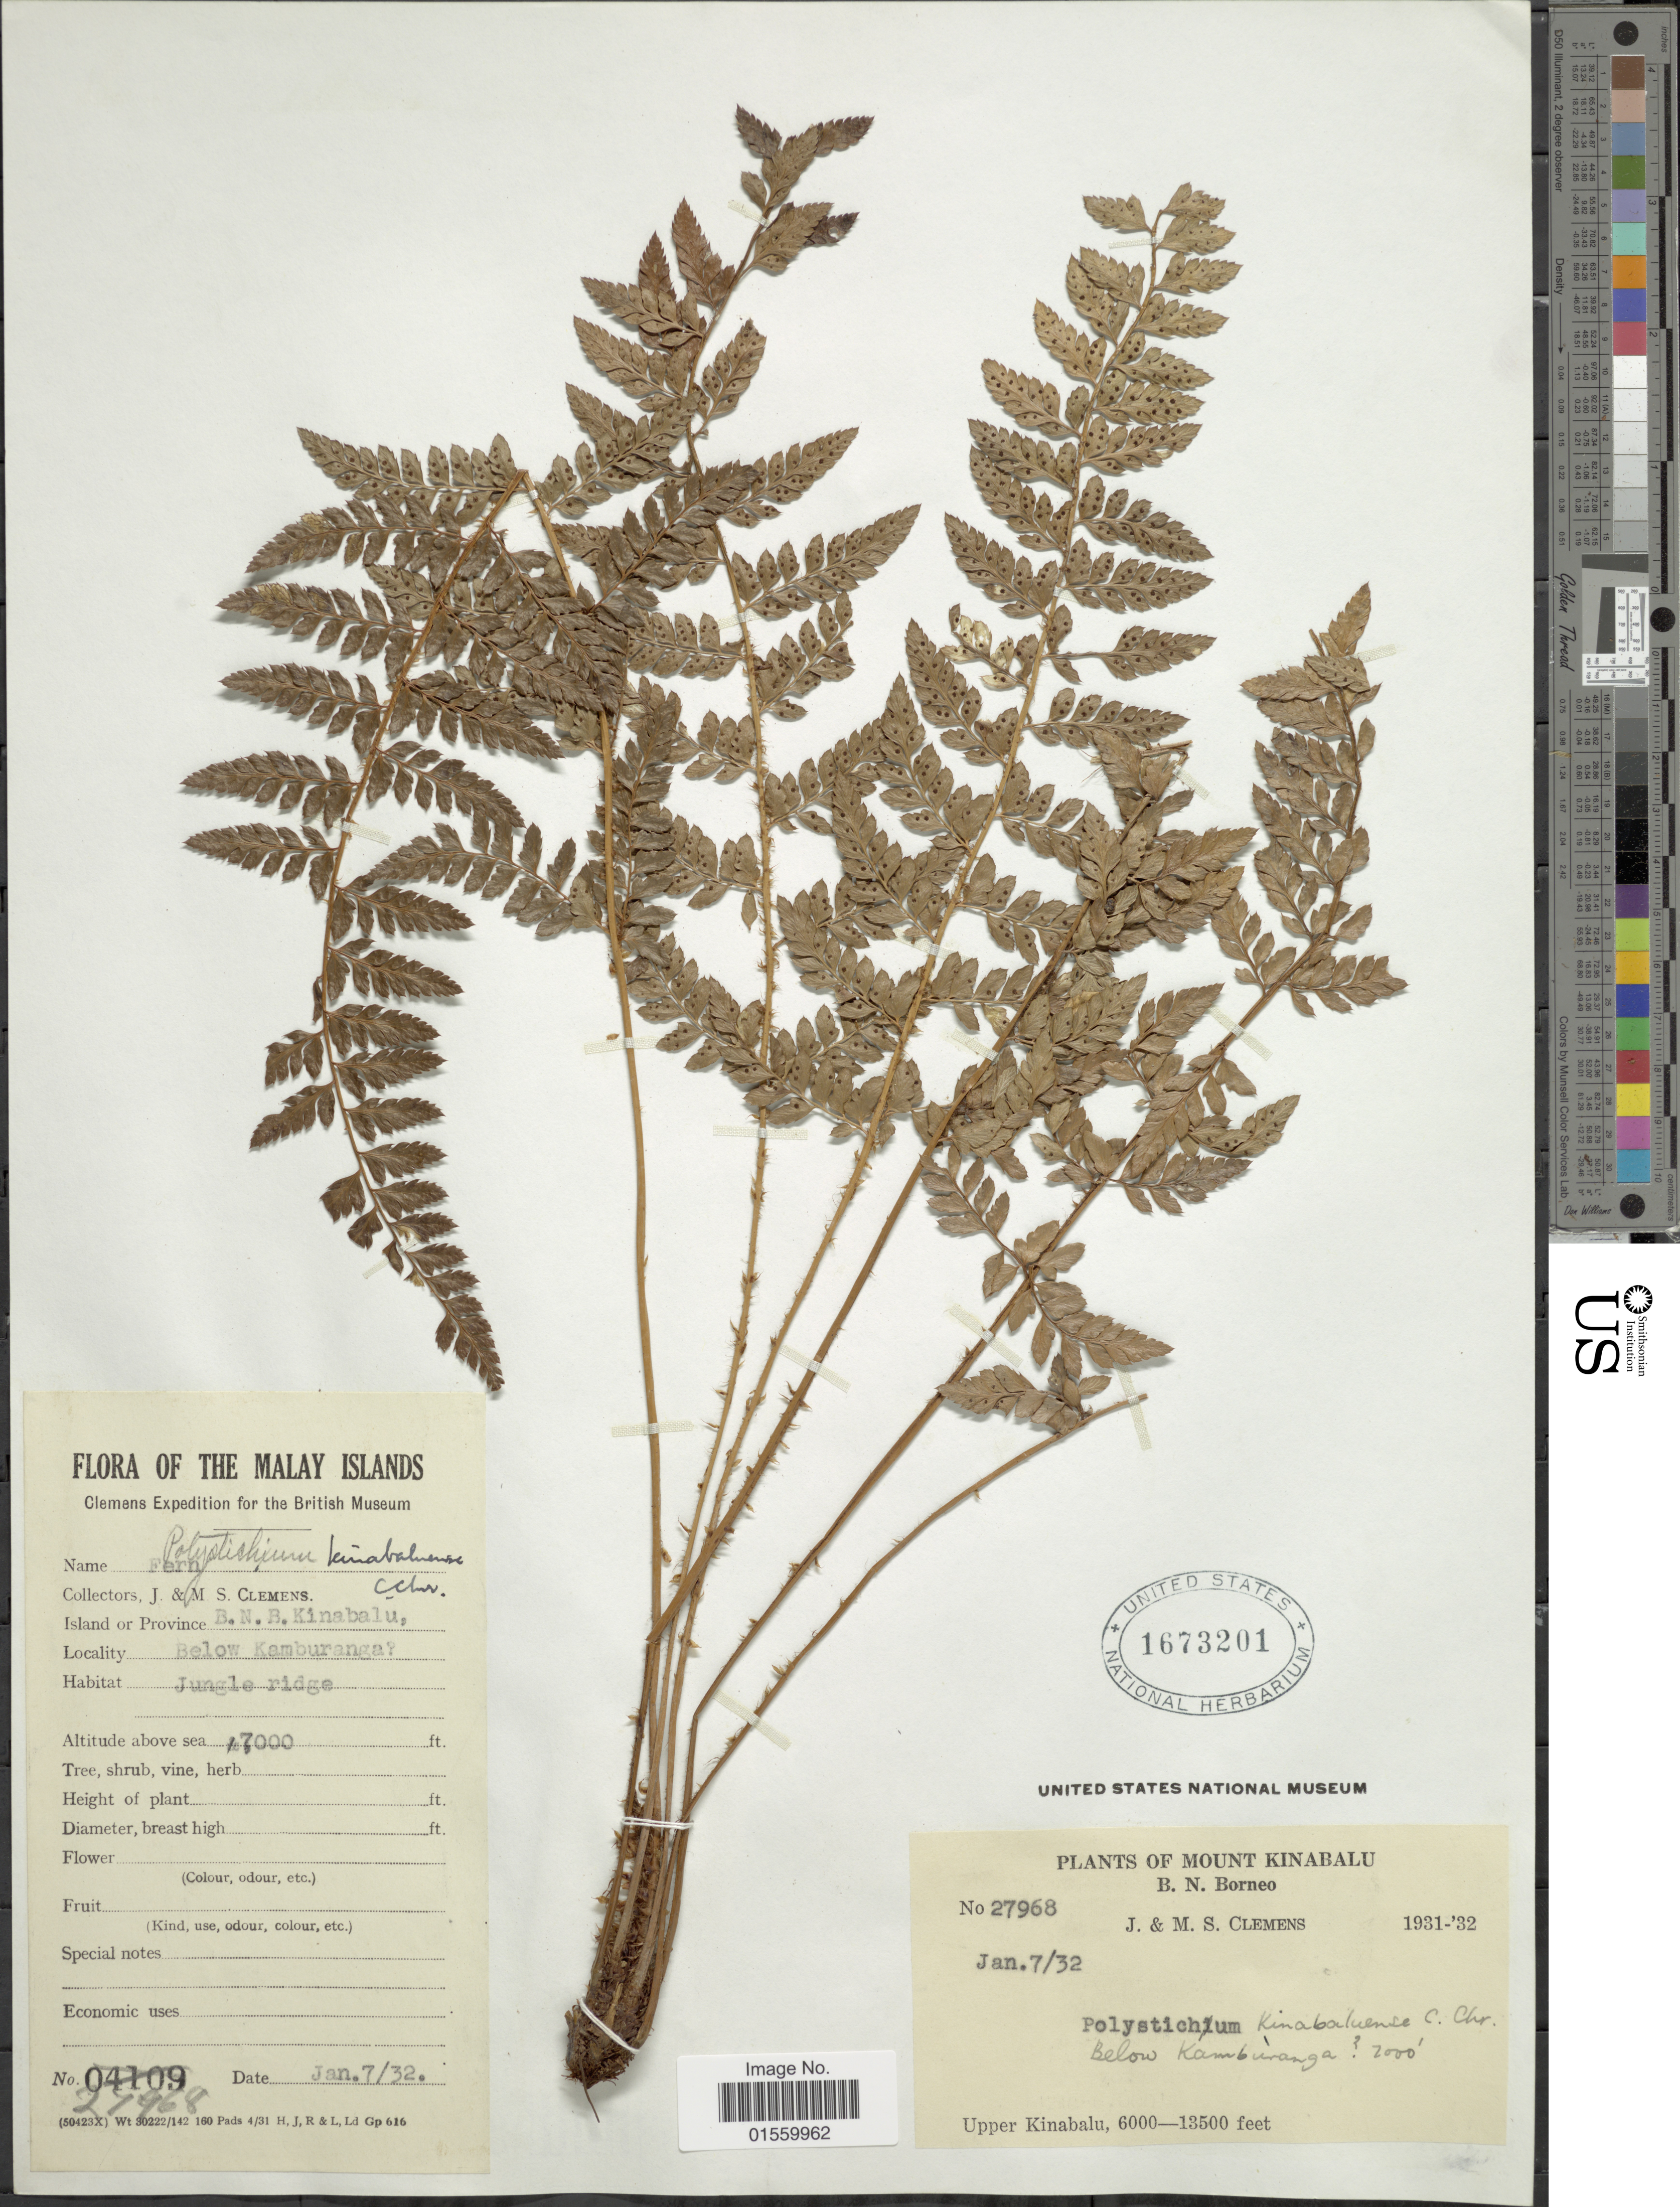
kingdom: Plantae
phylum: Tracheophyta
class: Polypodiopsida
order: Polypodiales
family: Dryopteridaceae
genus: Polystichum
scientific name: Polystichum kinabaluense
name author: C. Chr.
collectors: J. Clemens & M. S. Clemens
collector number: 27968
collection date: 1932-01-07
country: Malaysia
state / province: Sabah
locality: Malay Islands, B. N. B., Kinabalu, below Kamburanga [unsure placement], Mount Kinabalu, B. N. Borneo, Upper Kinabalu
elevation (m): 2134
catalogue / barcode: US 1673201